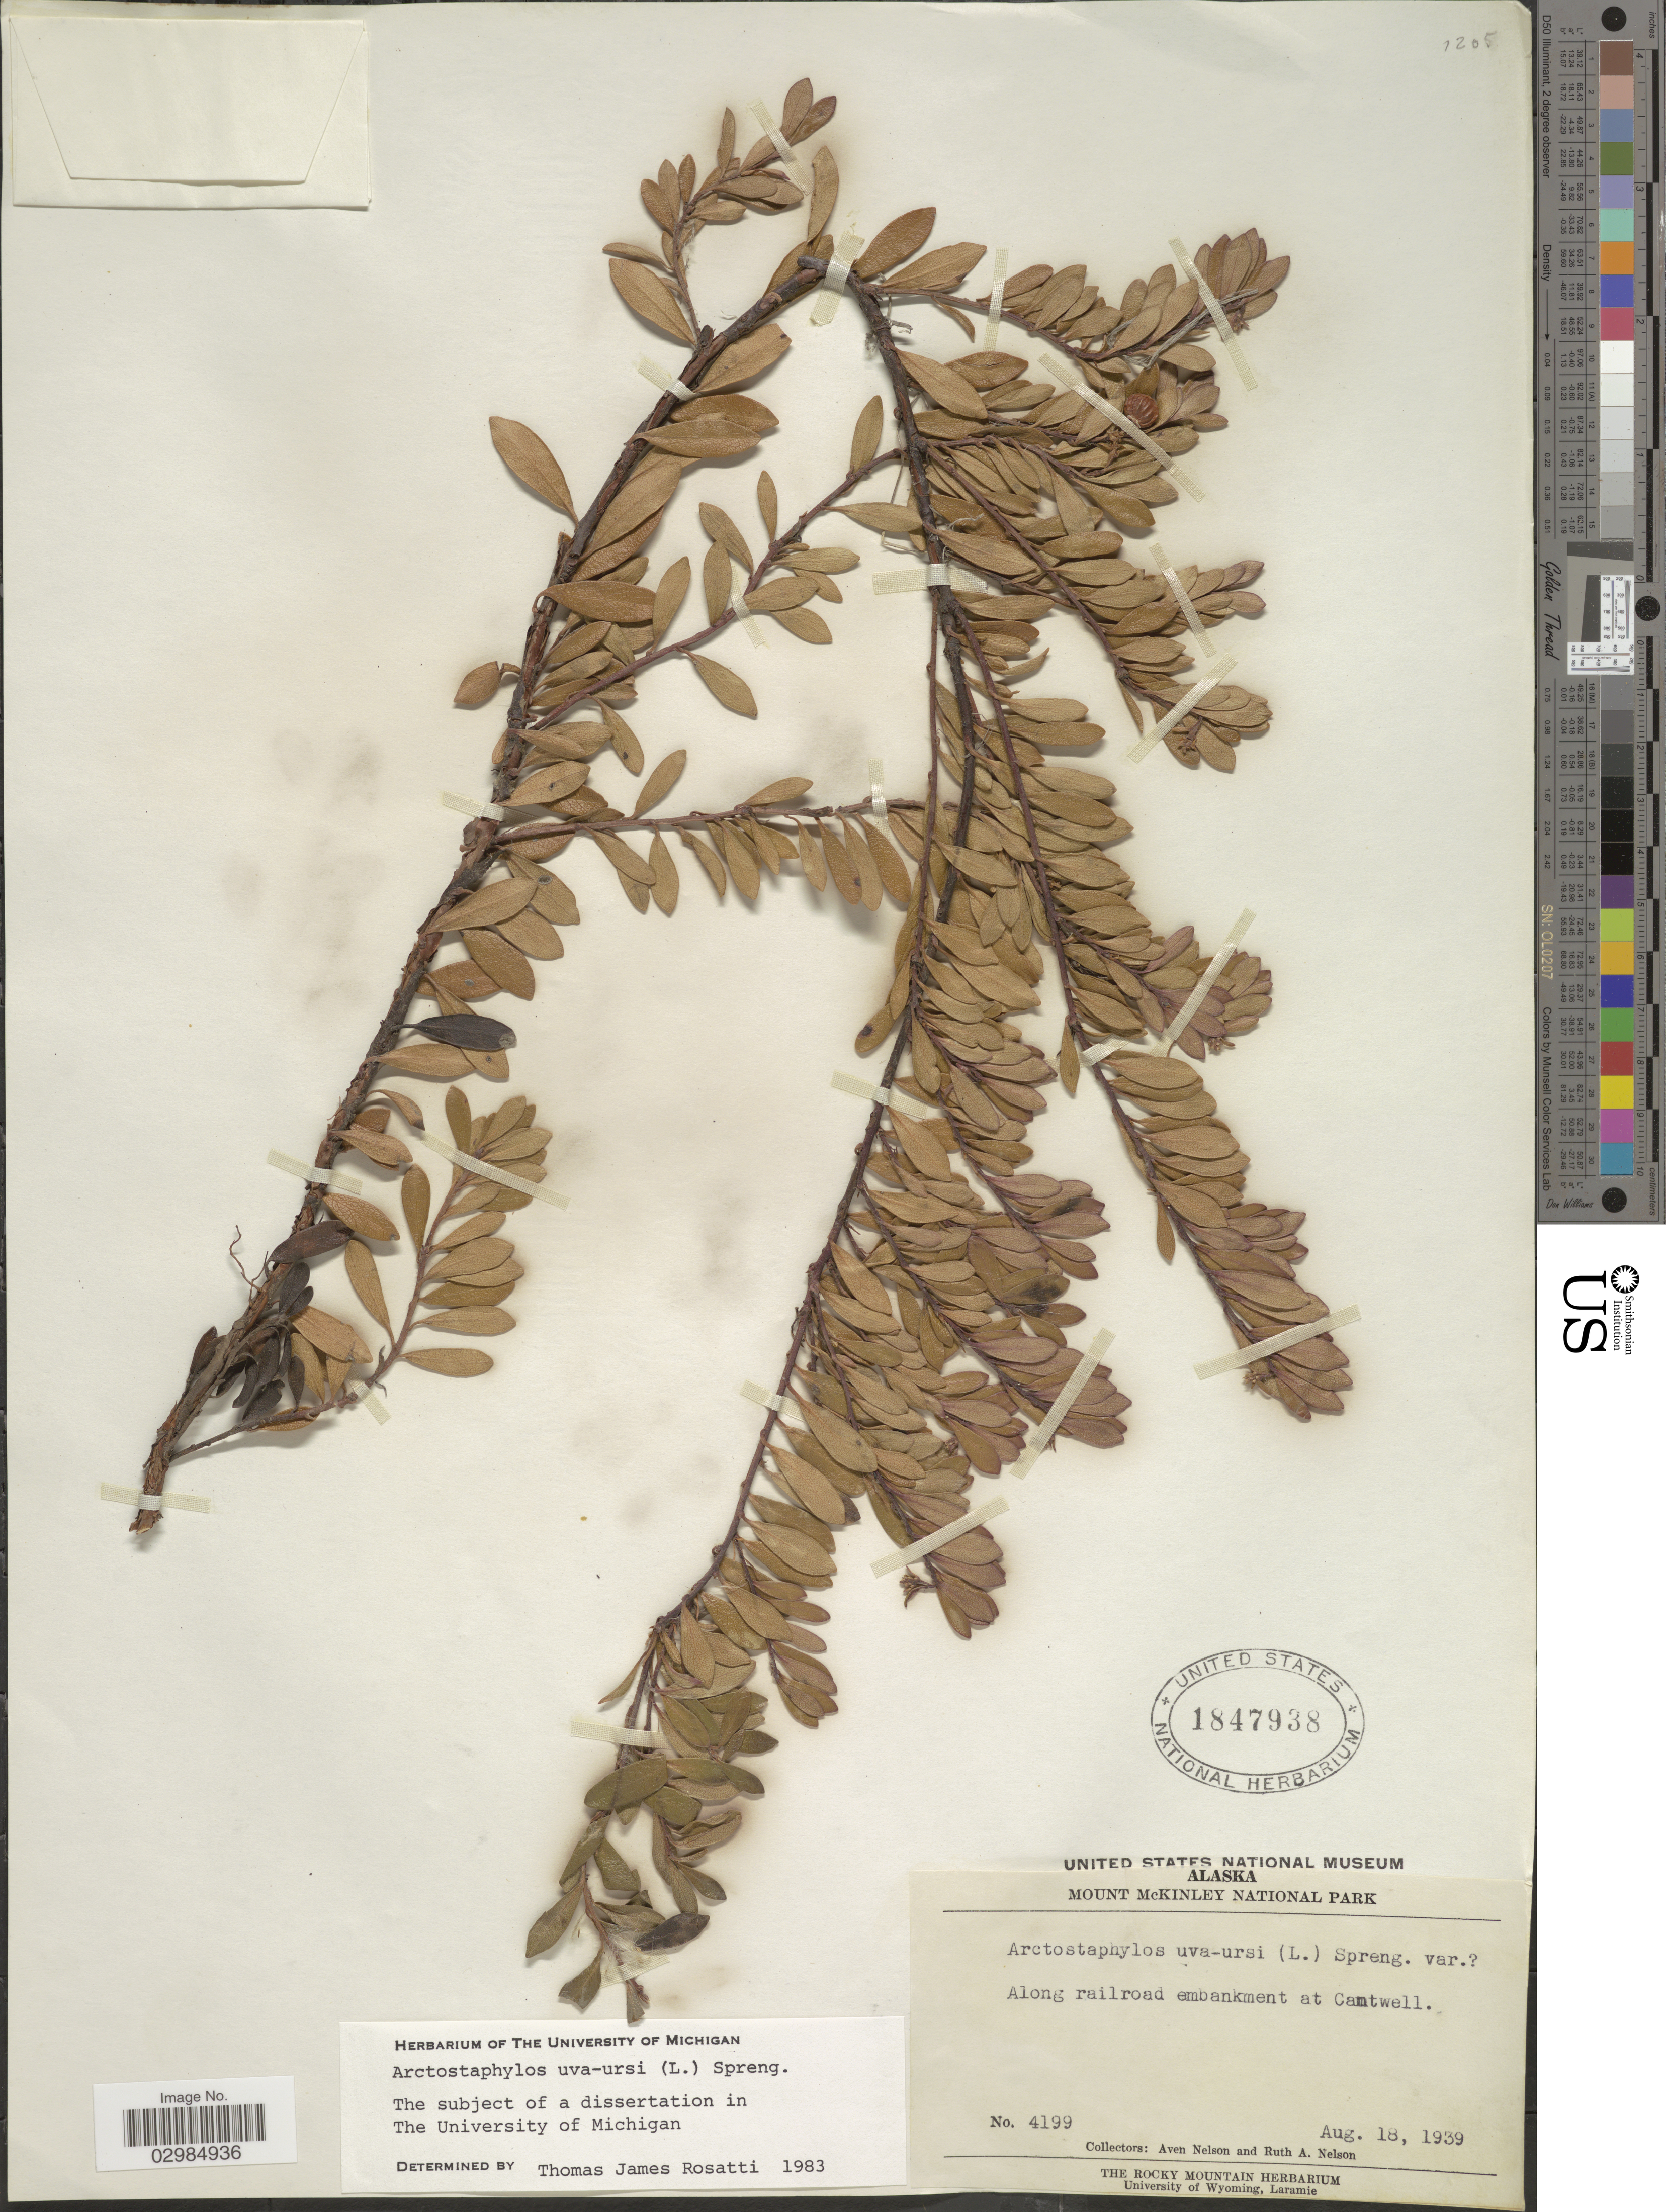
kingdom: Plantae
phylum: Tracheophyta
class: Magnoliopsida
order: Ericales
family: Ericaceae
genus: Arctostaphylos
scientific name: Arctostaphylos uva-ursi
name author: (L.) Spreng.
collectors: A. Nelson & R. A. Nelson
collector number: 4199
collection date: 1939-08-18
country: United States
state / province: Alaska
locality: Mount McKinly National Park. Along railroad embankment at Cantwell.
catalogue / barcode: US 1847938